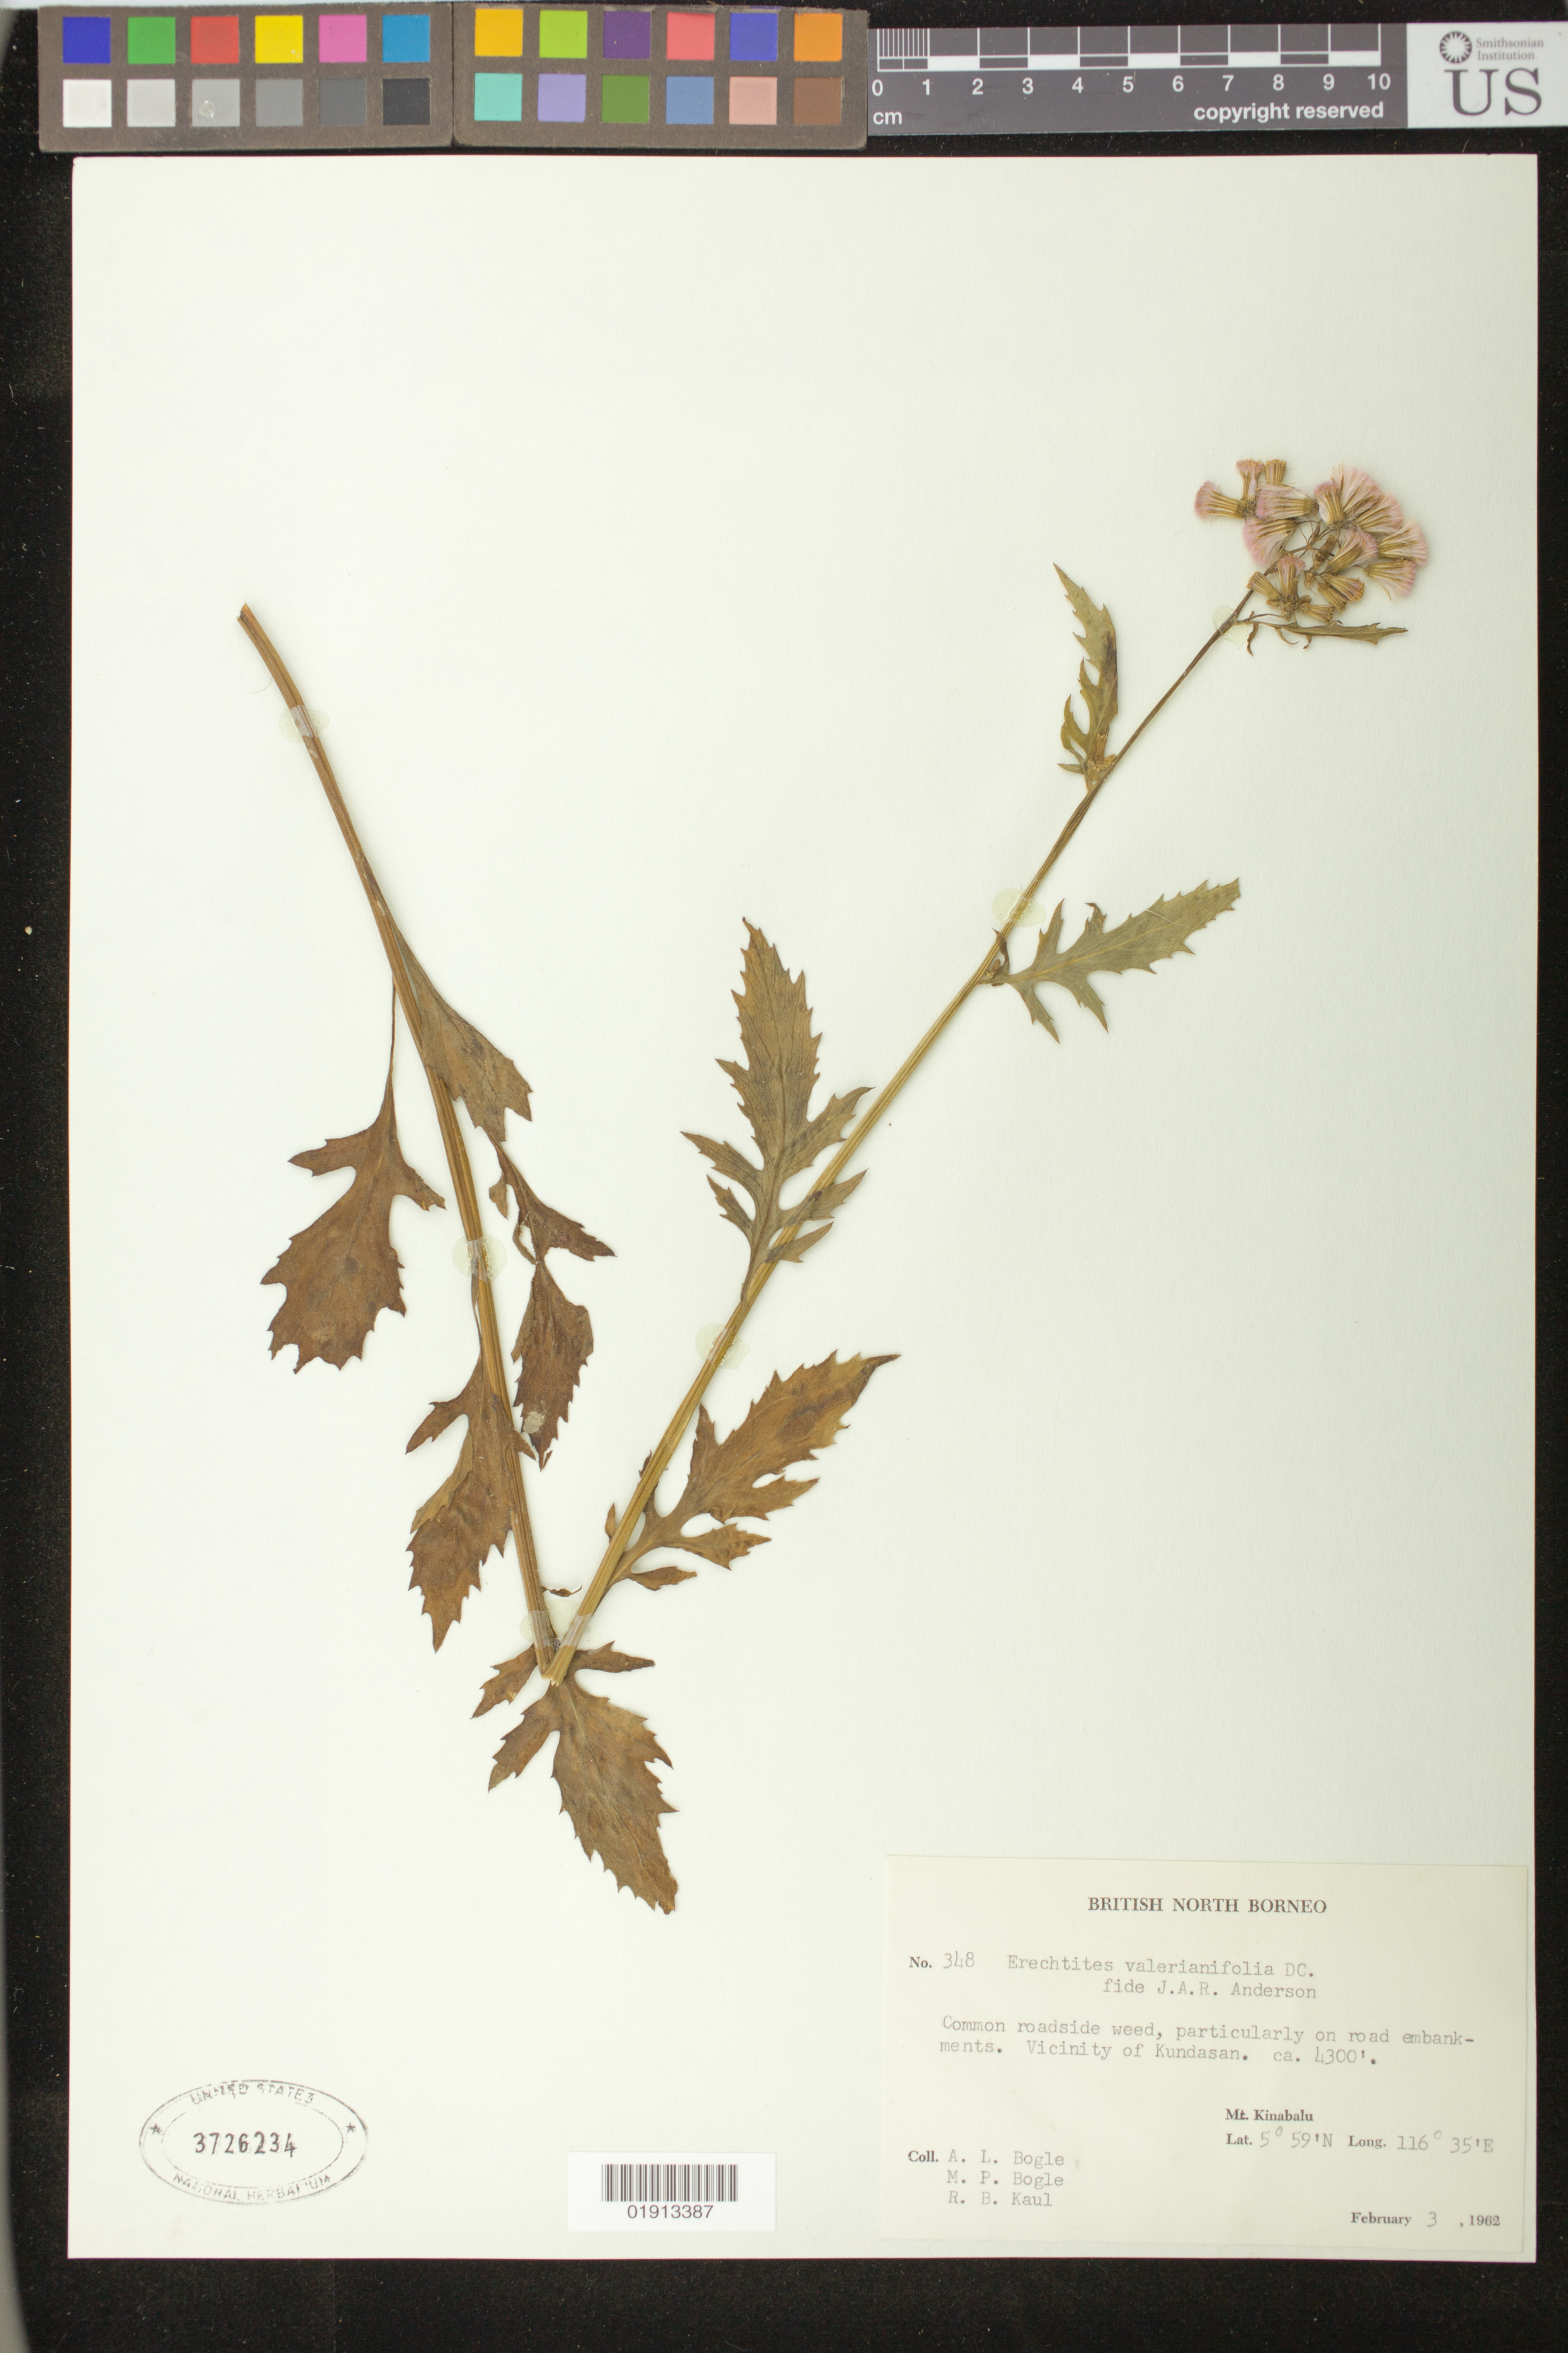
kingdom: Plantae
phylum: Tracheophyta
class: Magnoliopsida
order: Asterales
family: Asteraceae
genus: Erechtites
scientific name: Erechtites valerianifolius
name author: (Link ex Spreng.) DC.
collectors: Bogle, A.L., M. Bogle & R. Kaul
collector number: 348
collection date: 1962-02-03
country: Malaysia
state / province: Sabah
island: Borneo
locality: British North Borneo. Mt. Kinabalu, vicinity of Kundasan.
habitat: Common roadside weed, particularly on road embankments.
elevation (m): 1311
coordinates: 5 59 N, 116 35 E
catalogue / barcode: US 3726234